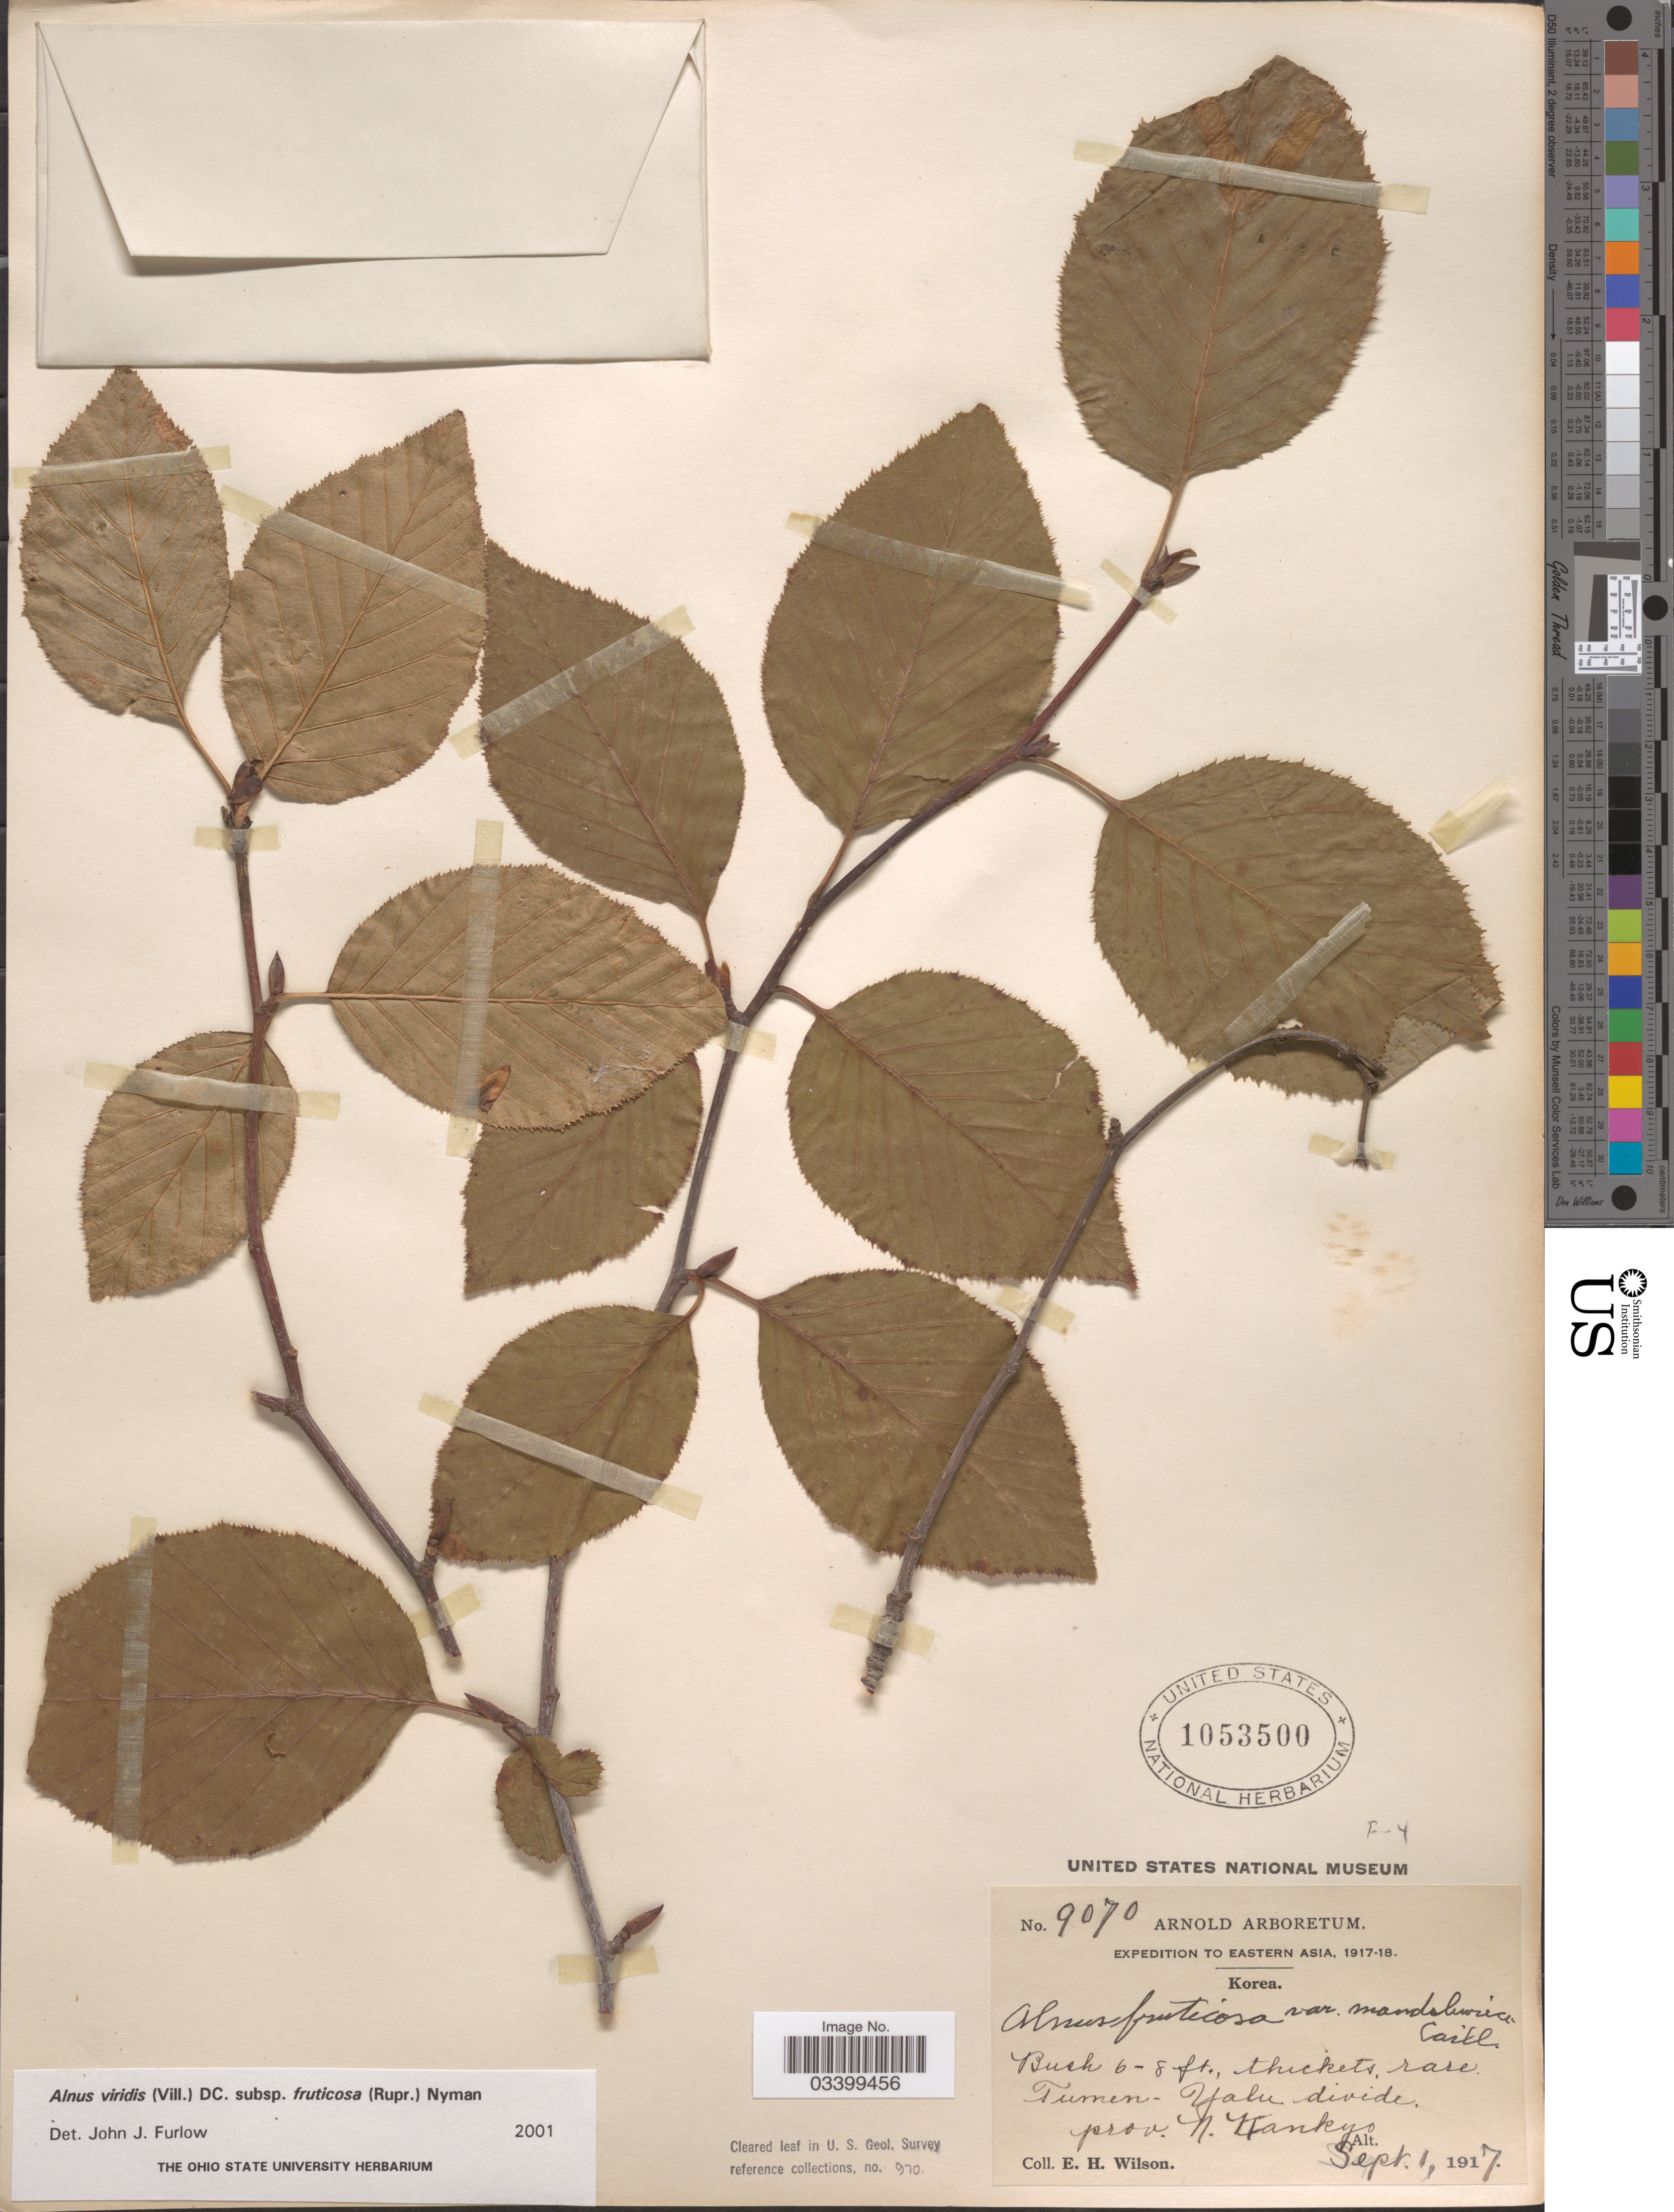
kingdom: Plantae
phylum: Tracheophyta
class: Magnoliopsida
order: Fagales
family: Betulaceae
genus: Alnus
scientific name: Alnus fruticosa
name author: Rupr.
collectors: E. Wilson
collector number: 9070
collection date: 1917-09-01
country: North Korea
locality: Eastern Asia. Korea. Tumen-Yahu divide. Prov. N. Kankyo.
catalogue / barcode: US 1053500